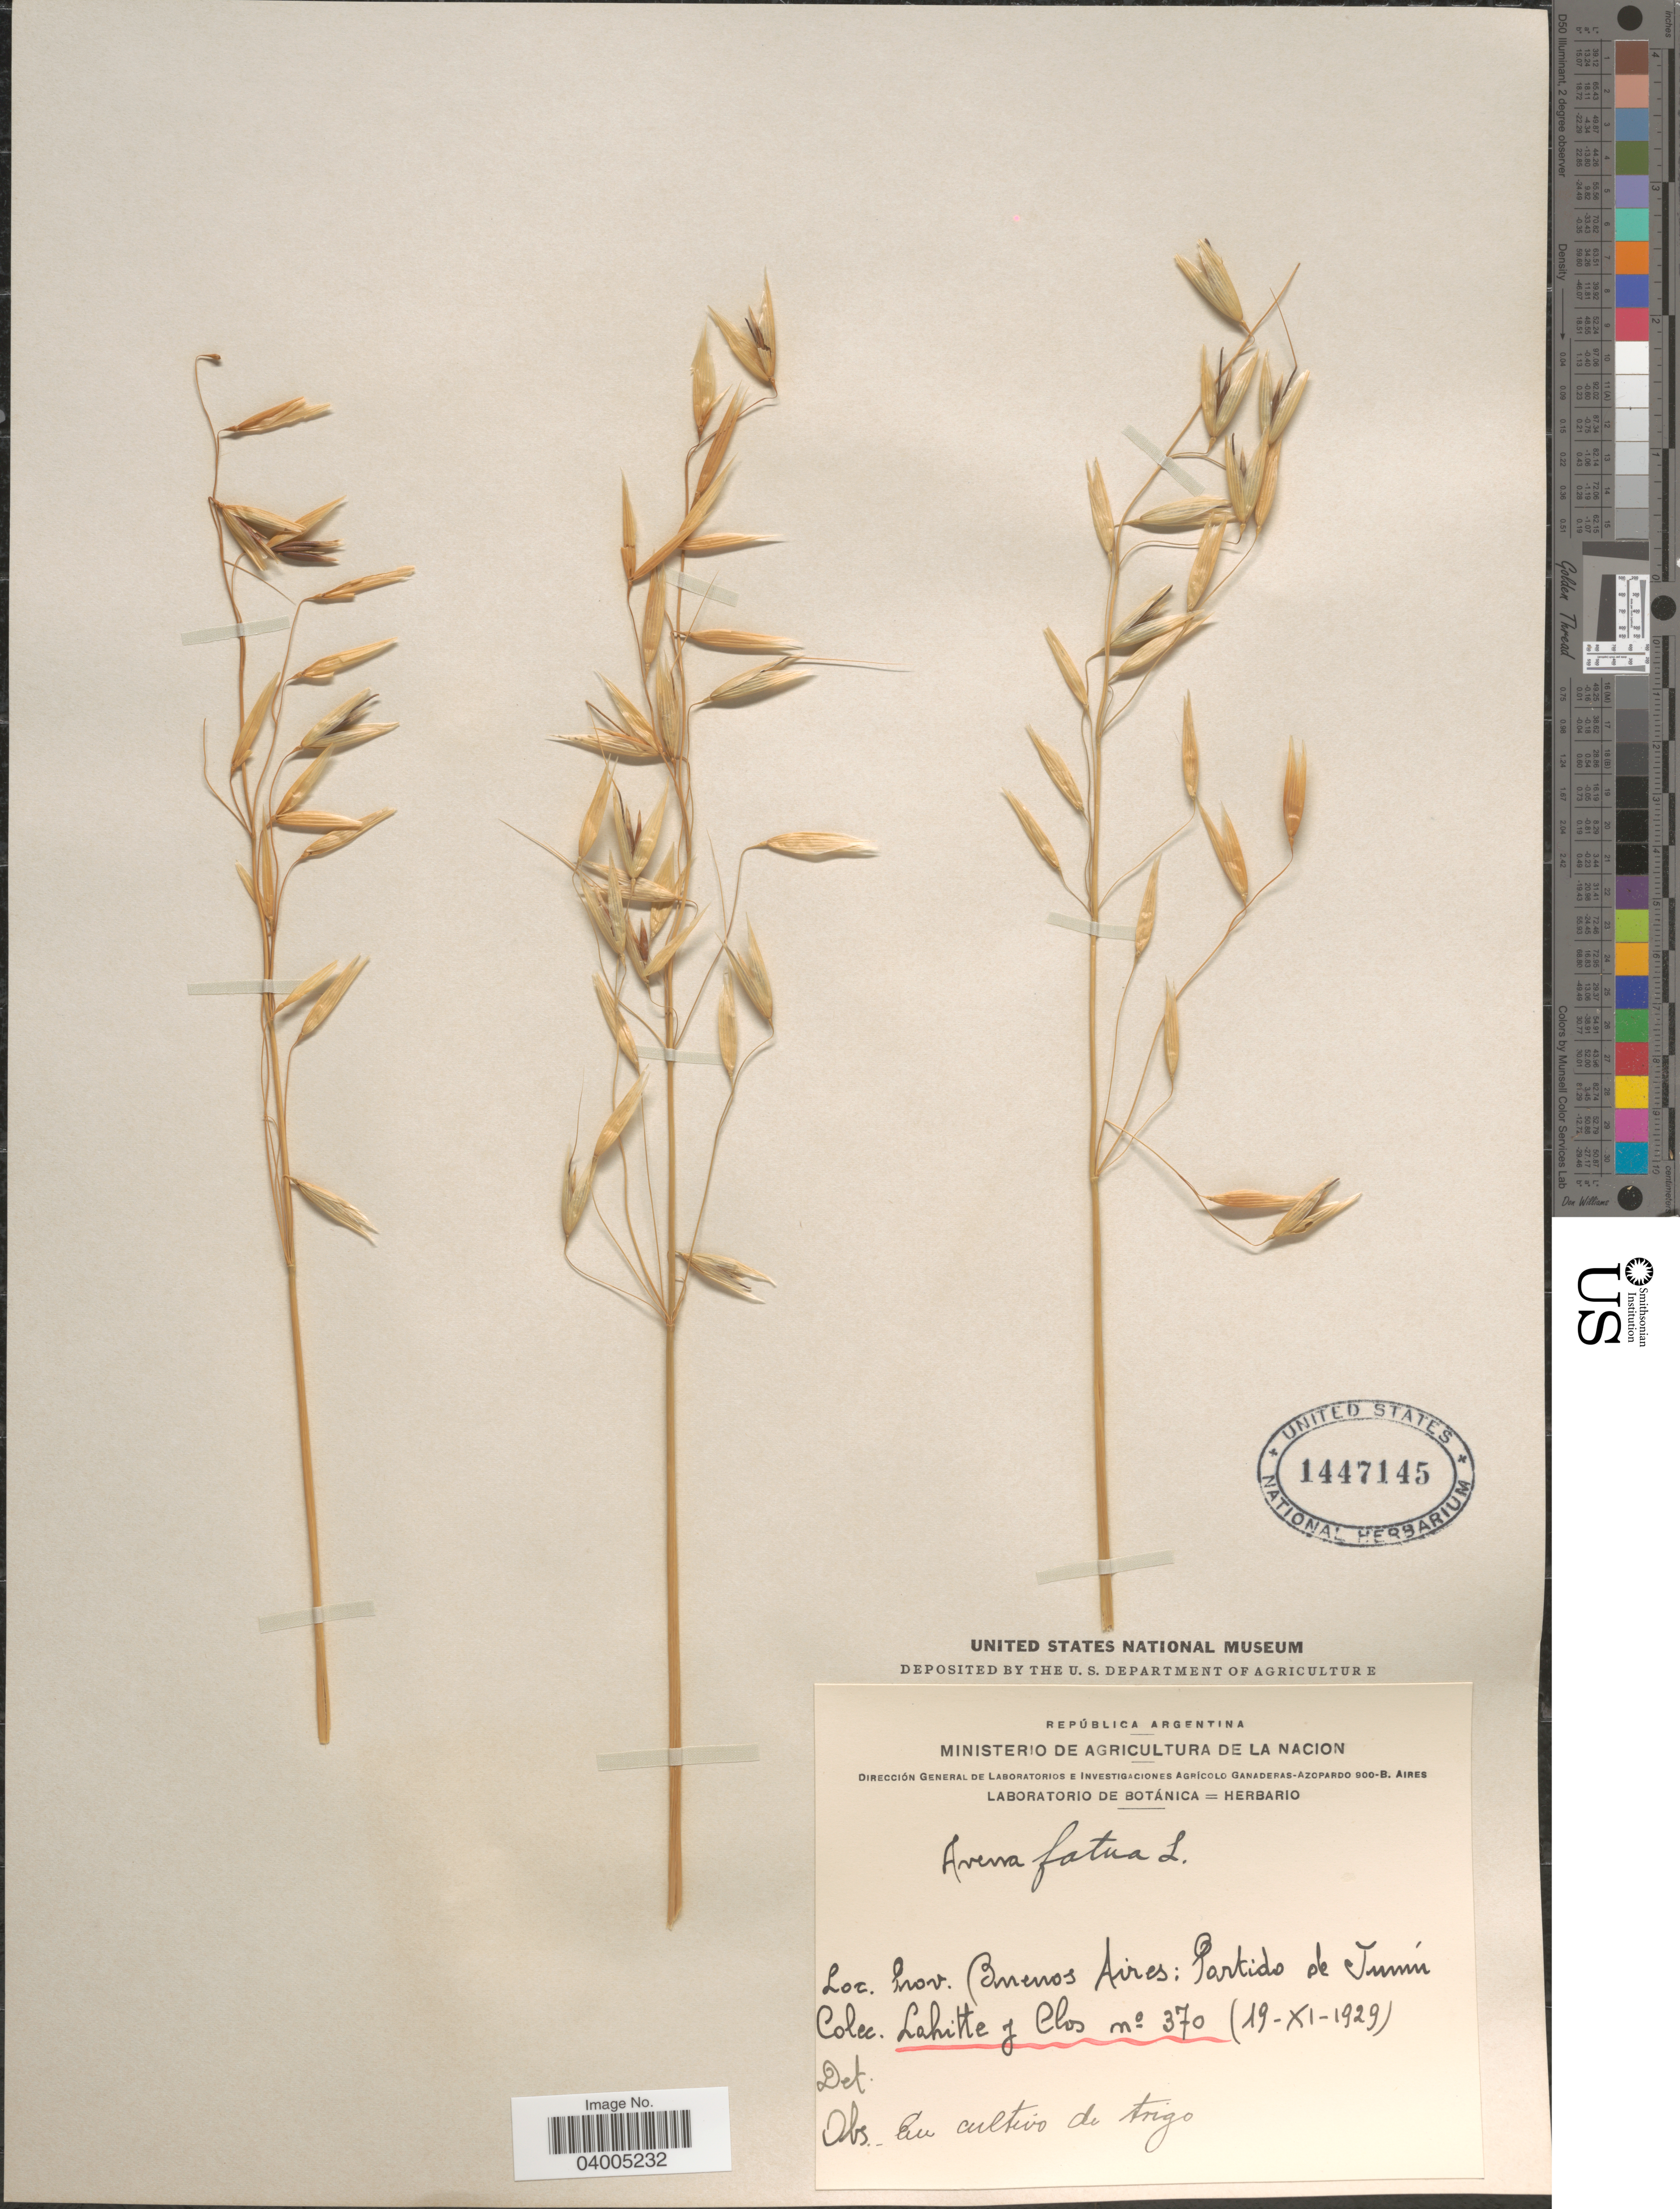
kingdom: Plantae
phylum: Tracheophyta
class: Liliopsida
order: Poales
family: Poaceae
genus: Avena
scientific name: Avena fatua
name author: L.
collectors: -. Lahitte & Clos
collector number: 370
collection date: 1929-11-19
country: Argentina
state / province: Buenos Aires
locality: Partido de Junín.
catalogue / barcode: US 1447145